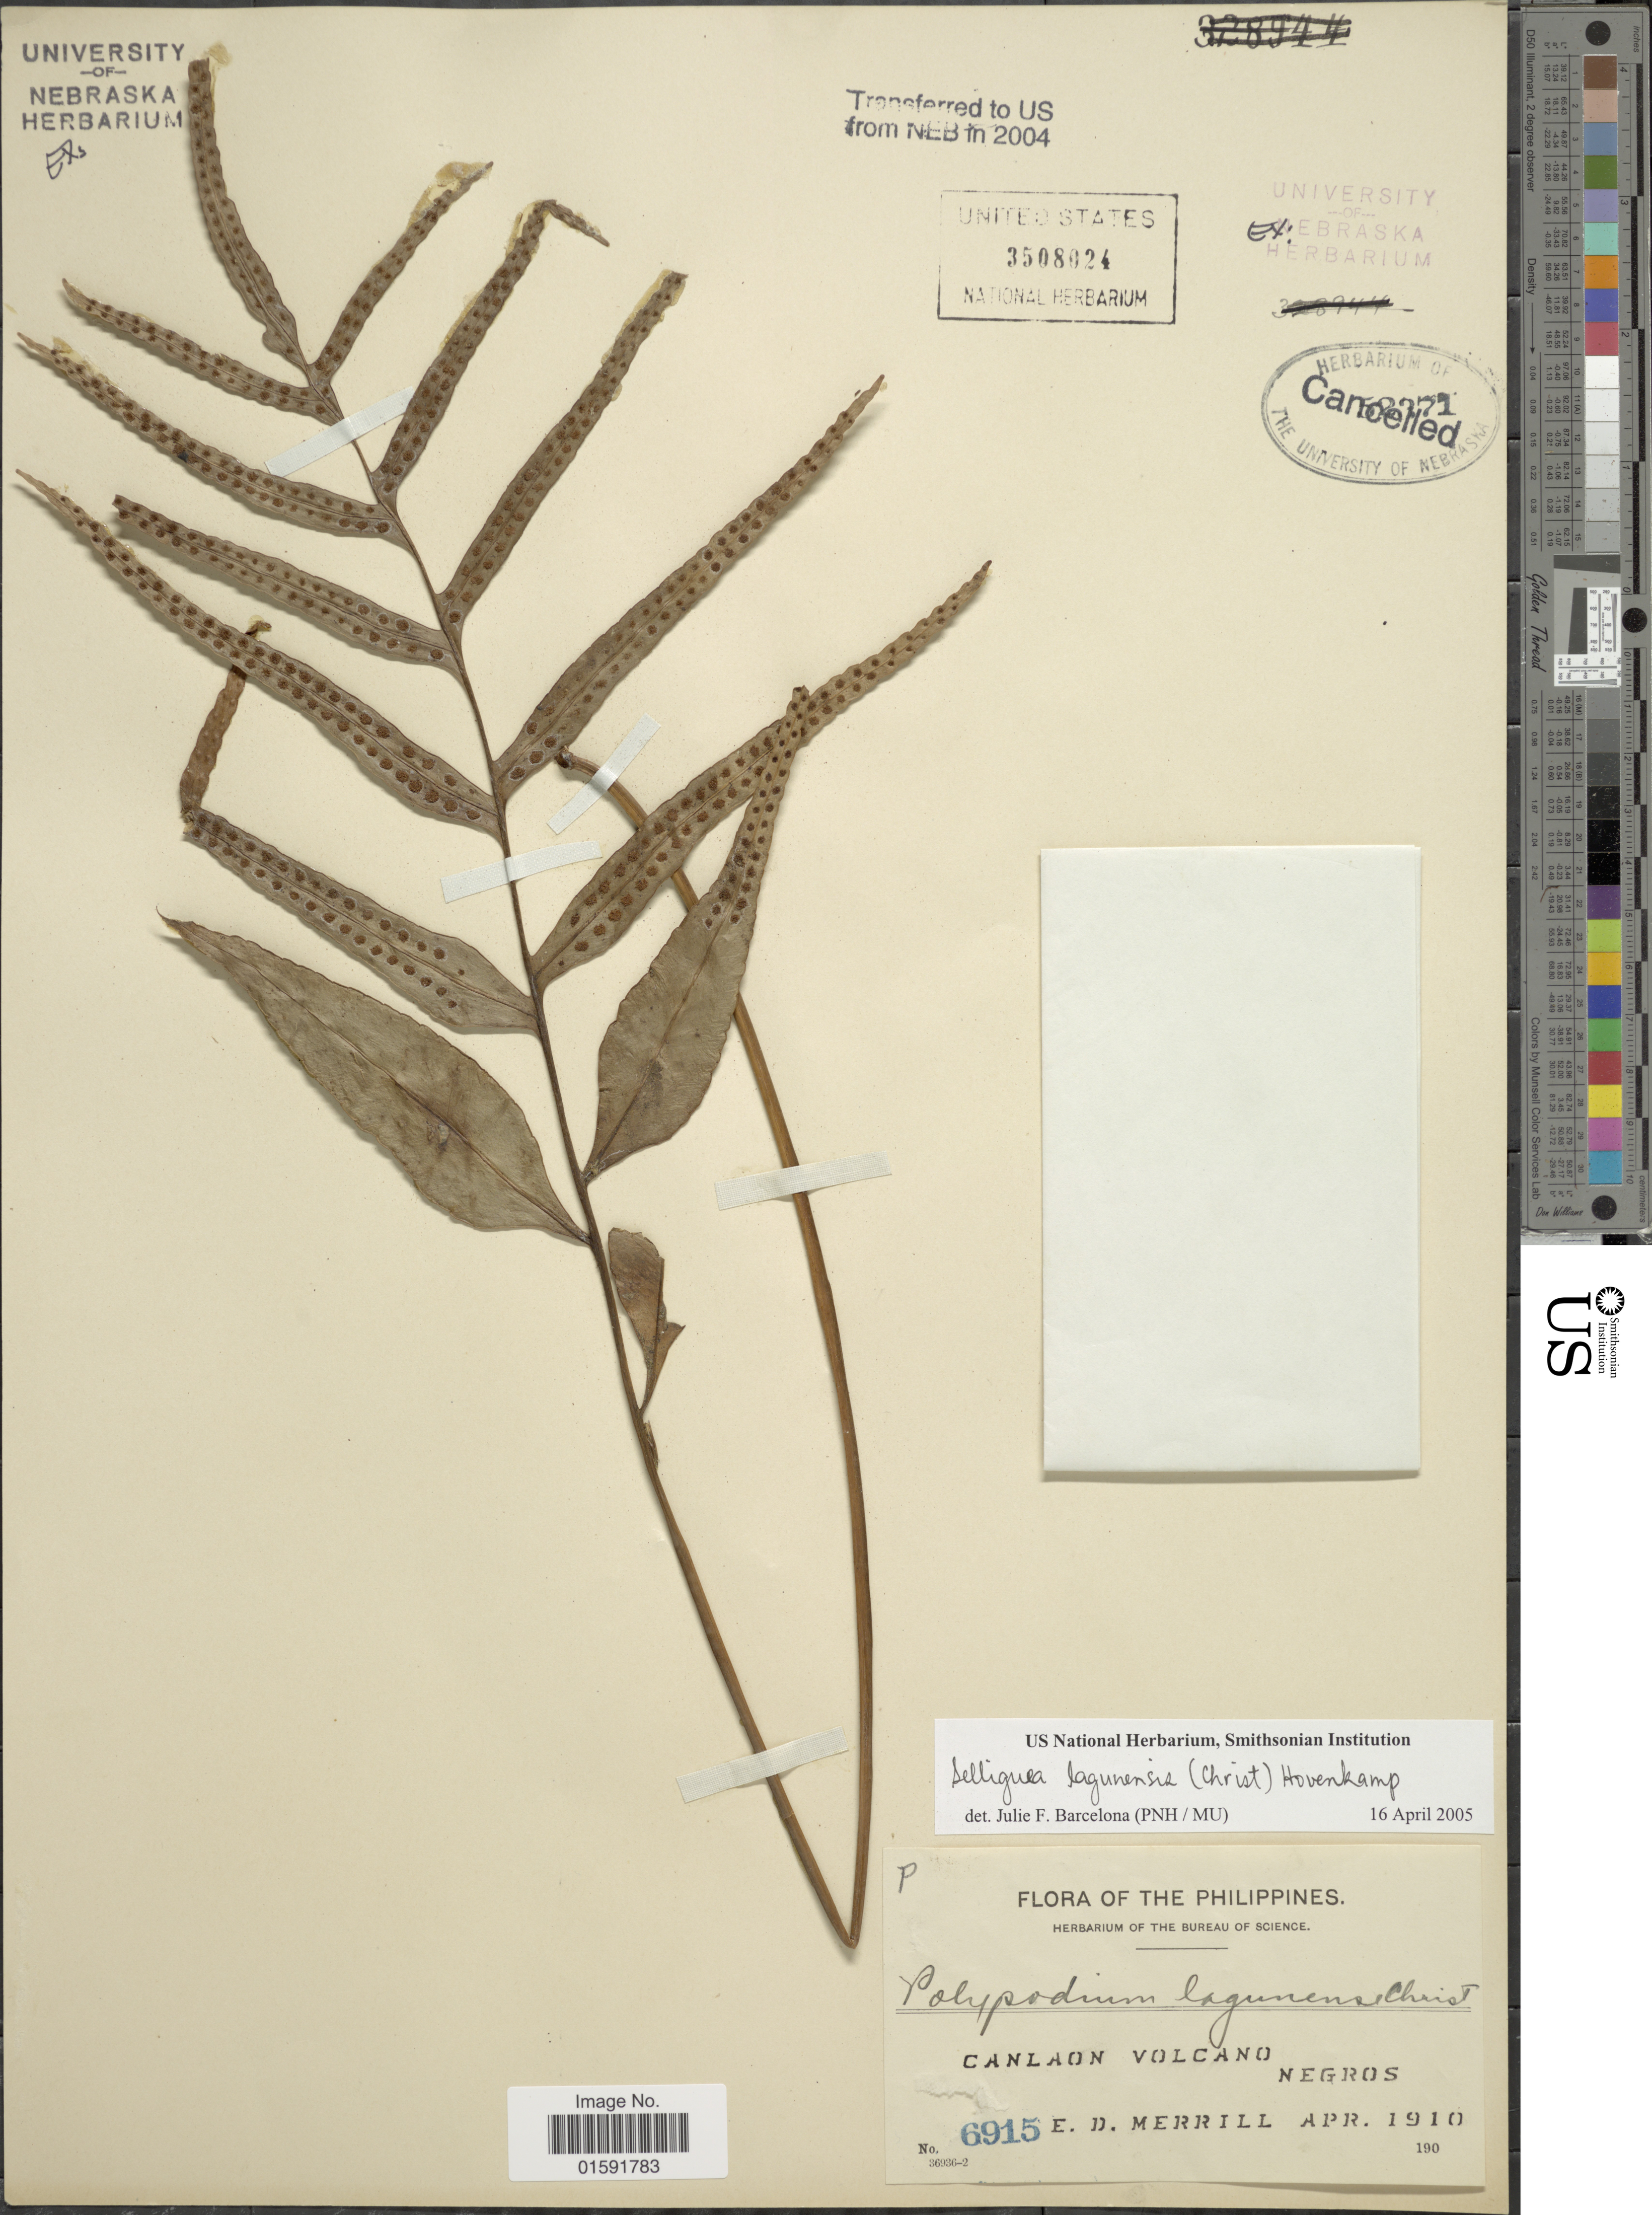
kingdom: Plantae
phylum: Tracheophyta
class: Polypodiopsida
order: Polypodiales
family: Polypodiaceae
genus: Selliguea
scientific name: Selliguea lagunensis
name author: (Christ) Hovenkamp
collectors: E. D. Merrill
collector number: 6915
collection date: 1910-04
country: Philippines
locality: Canlaon Volcano, Negros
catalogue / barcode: US 3508024